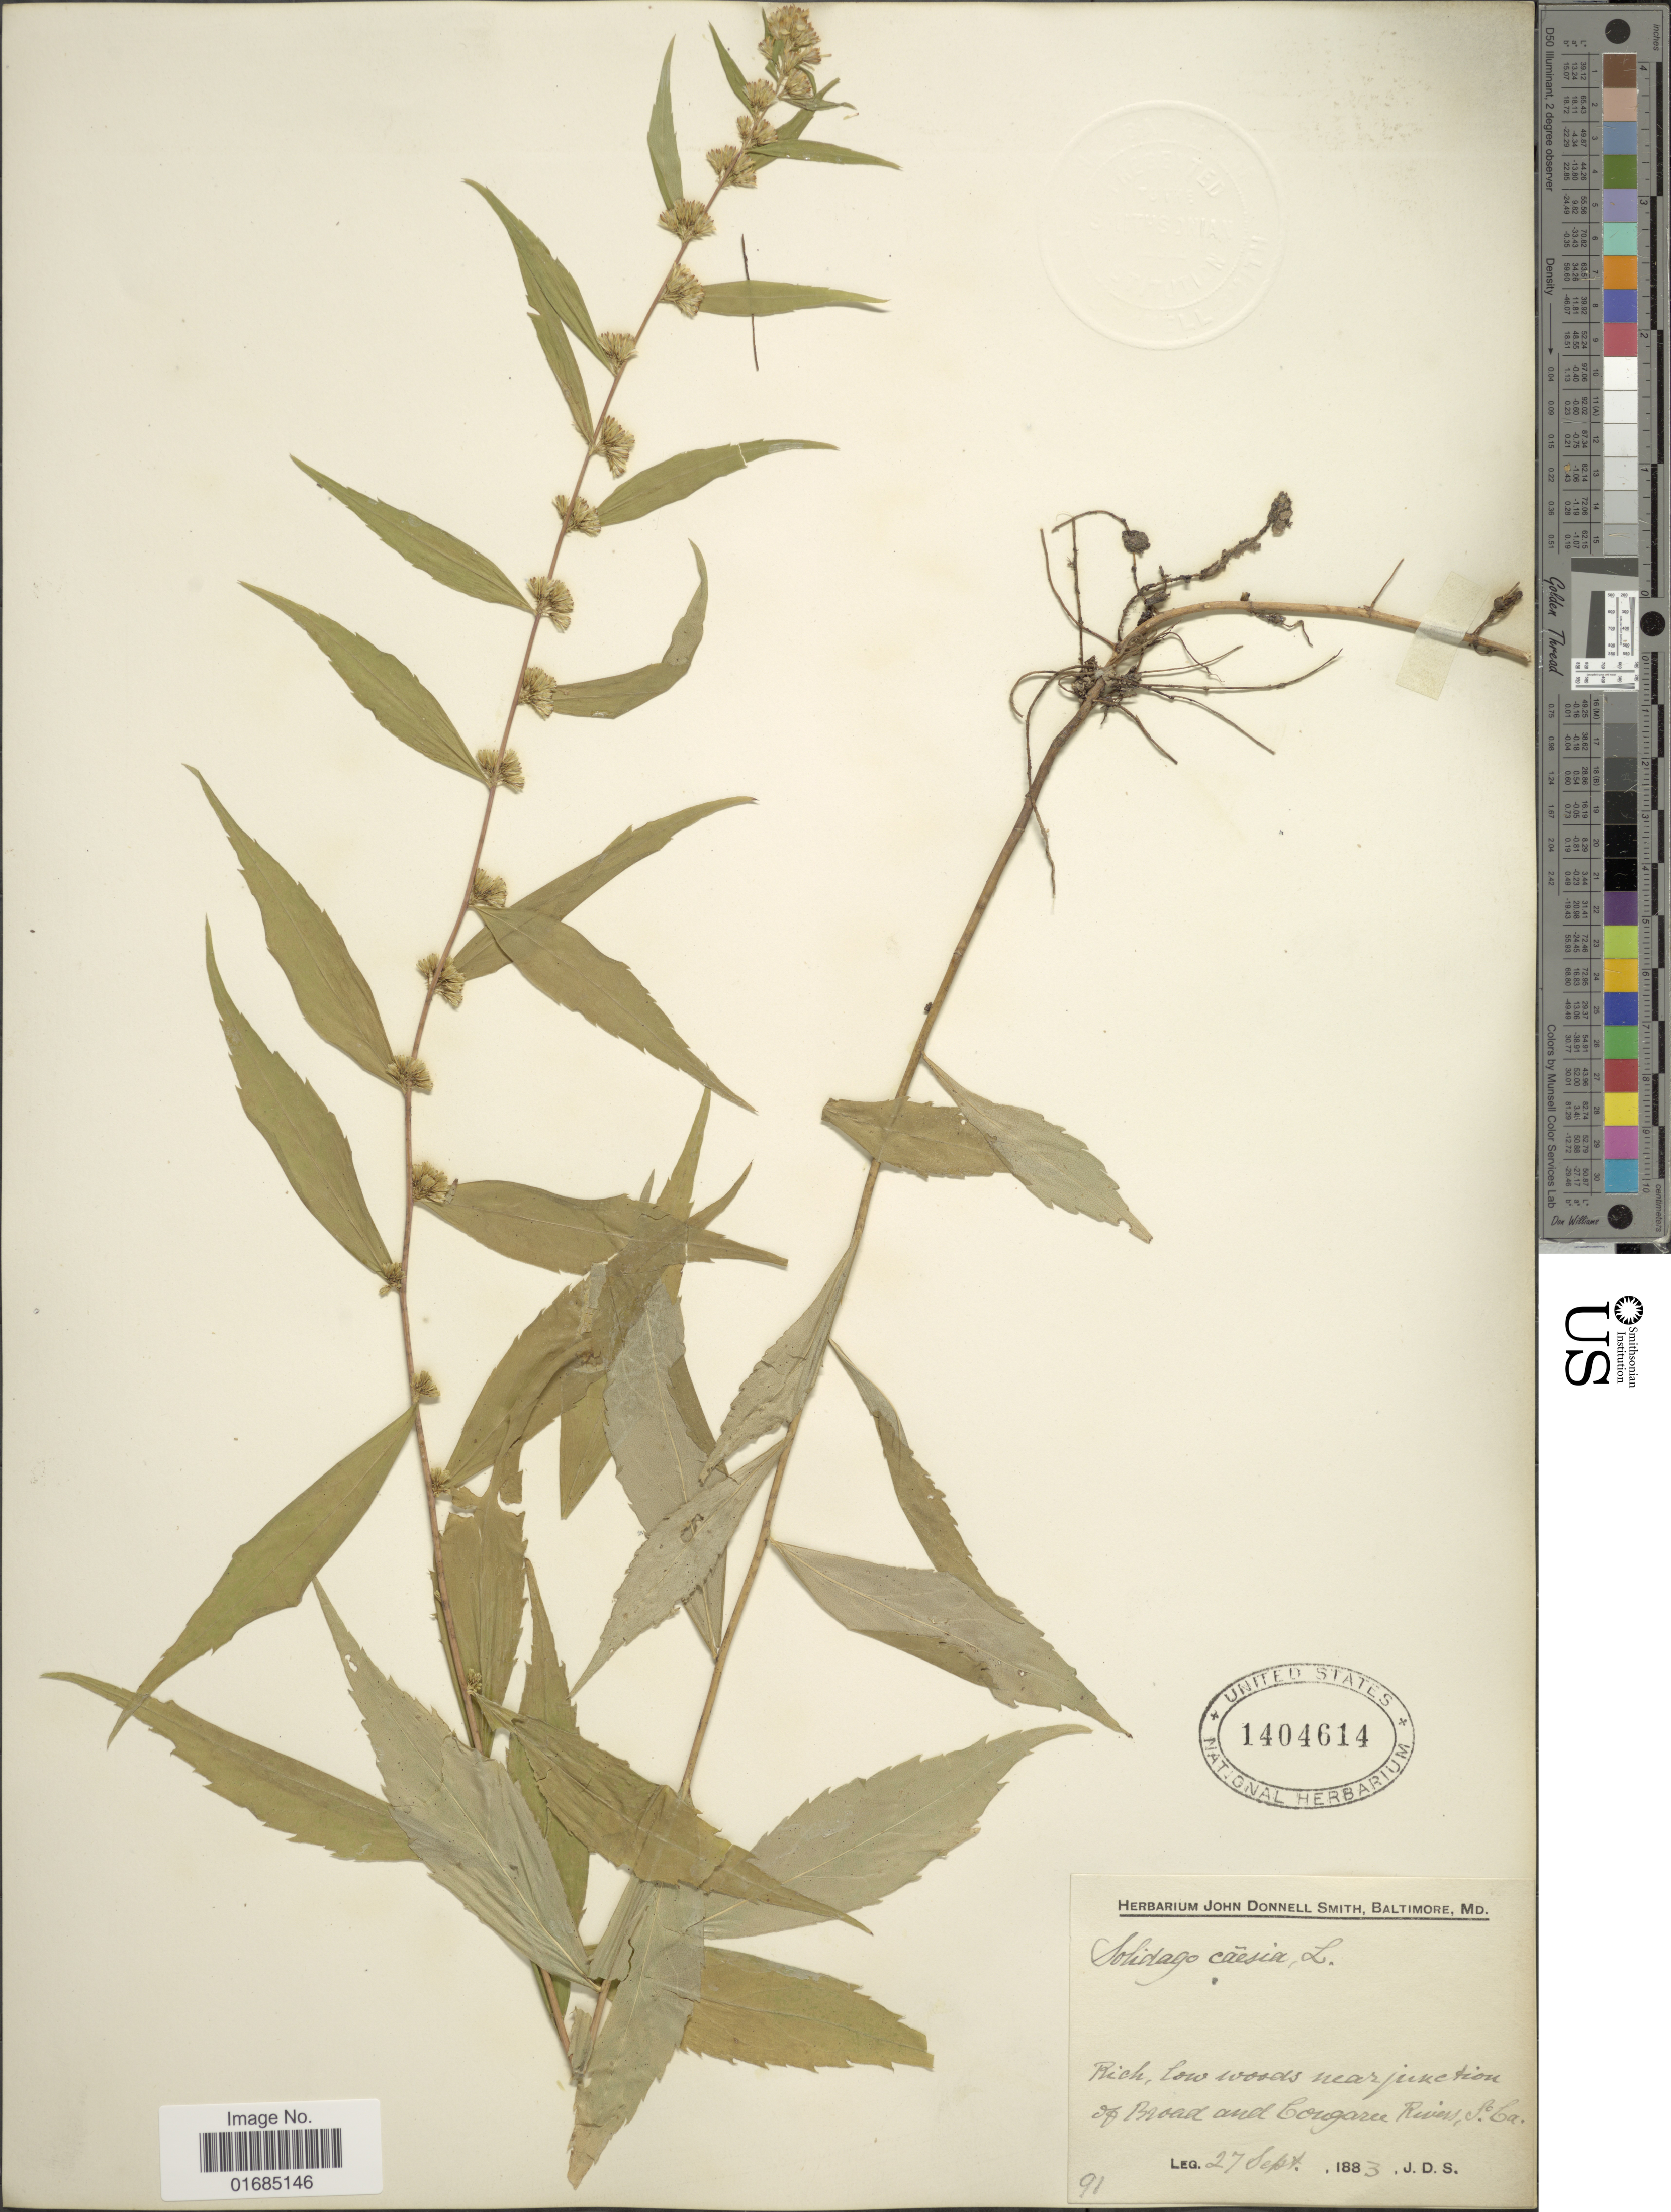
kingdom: Plantae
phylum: Tracheophyta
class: Magnoliopsida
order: Asterales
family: Asteraceae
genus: Solidago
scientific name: Solidago caesia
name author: L.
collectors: J. Donnell Smith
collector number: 91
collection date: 1883-09-27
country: United States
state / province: South Carolina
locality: Near junction of Broad and Congaree Rivers,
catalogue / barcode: US 1404614